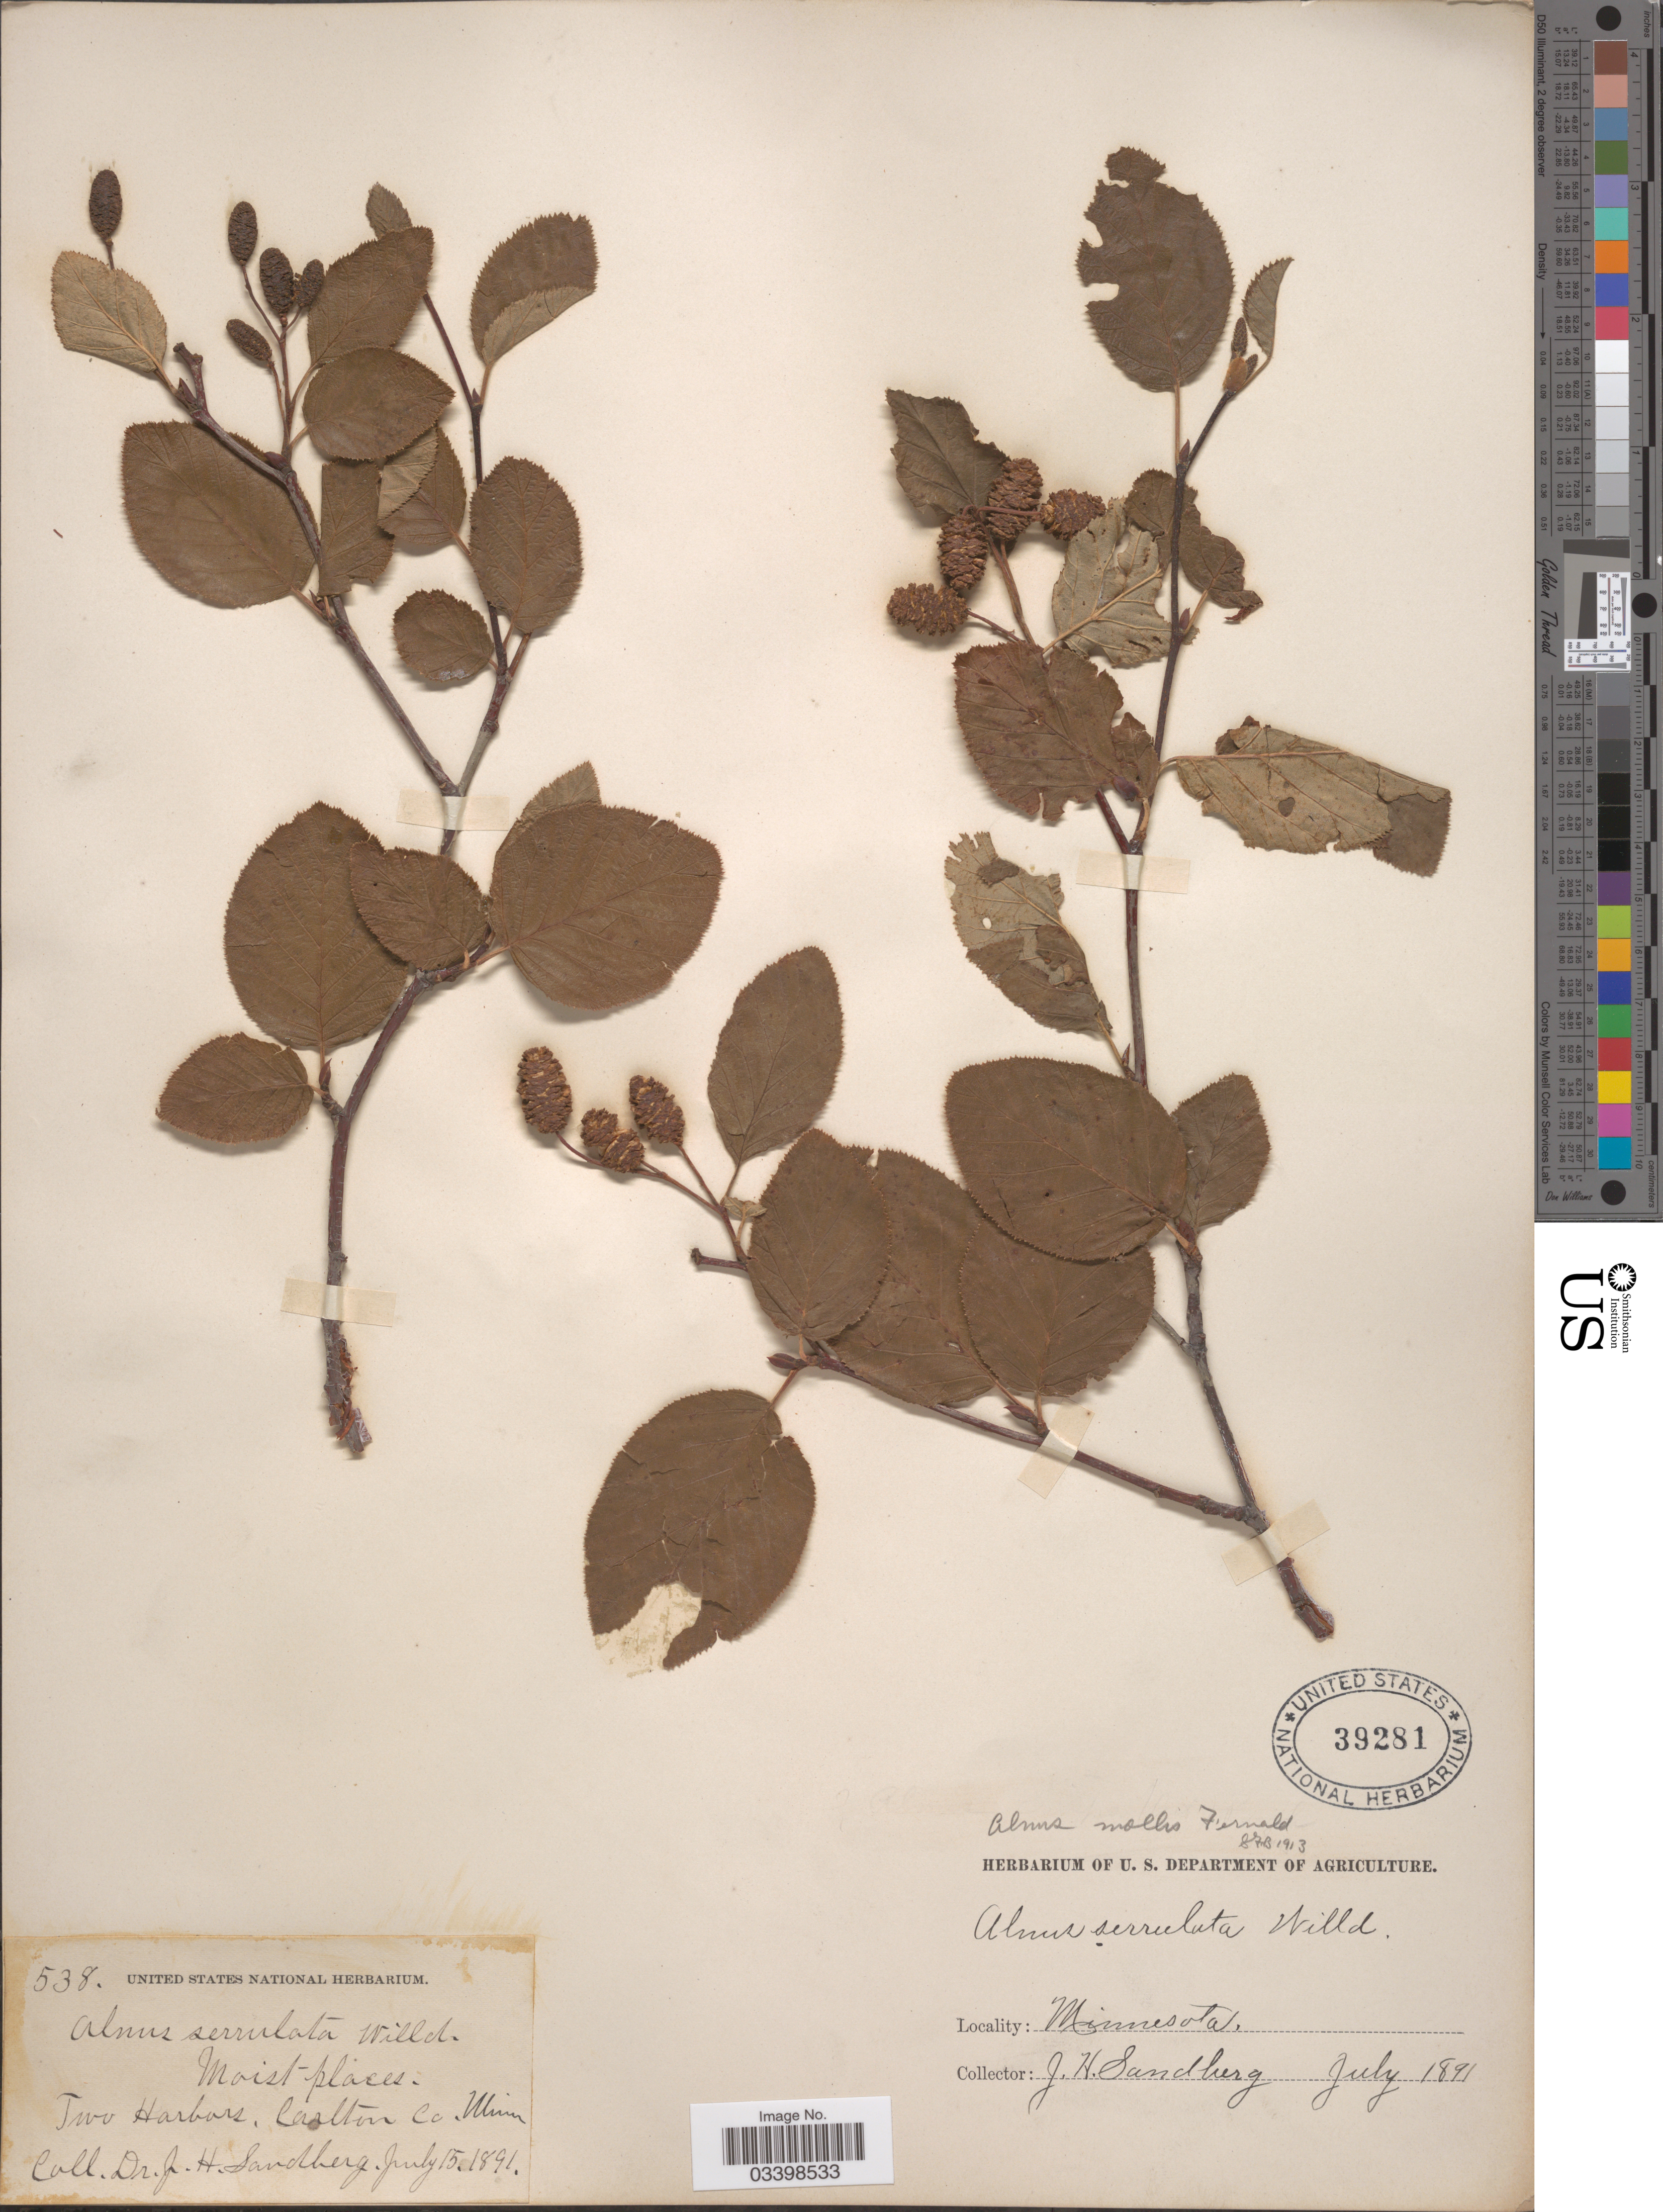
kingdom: Plantae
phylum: Tracheophyta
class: Magnoliopsida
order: Fagales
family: Betulaceae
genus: Alnus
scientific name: Alnus viridis subsp. crispa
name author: (Aiton) Turrill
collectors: J. H. Sandberg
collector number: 538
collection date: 1891-07-15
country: United States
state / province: Minnesota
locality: Two Harbors, Carlton Co.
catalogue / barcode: US 39281